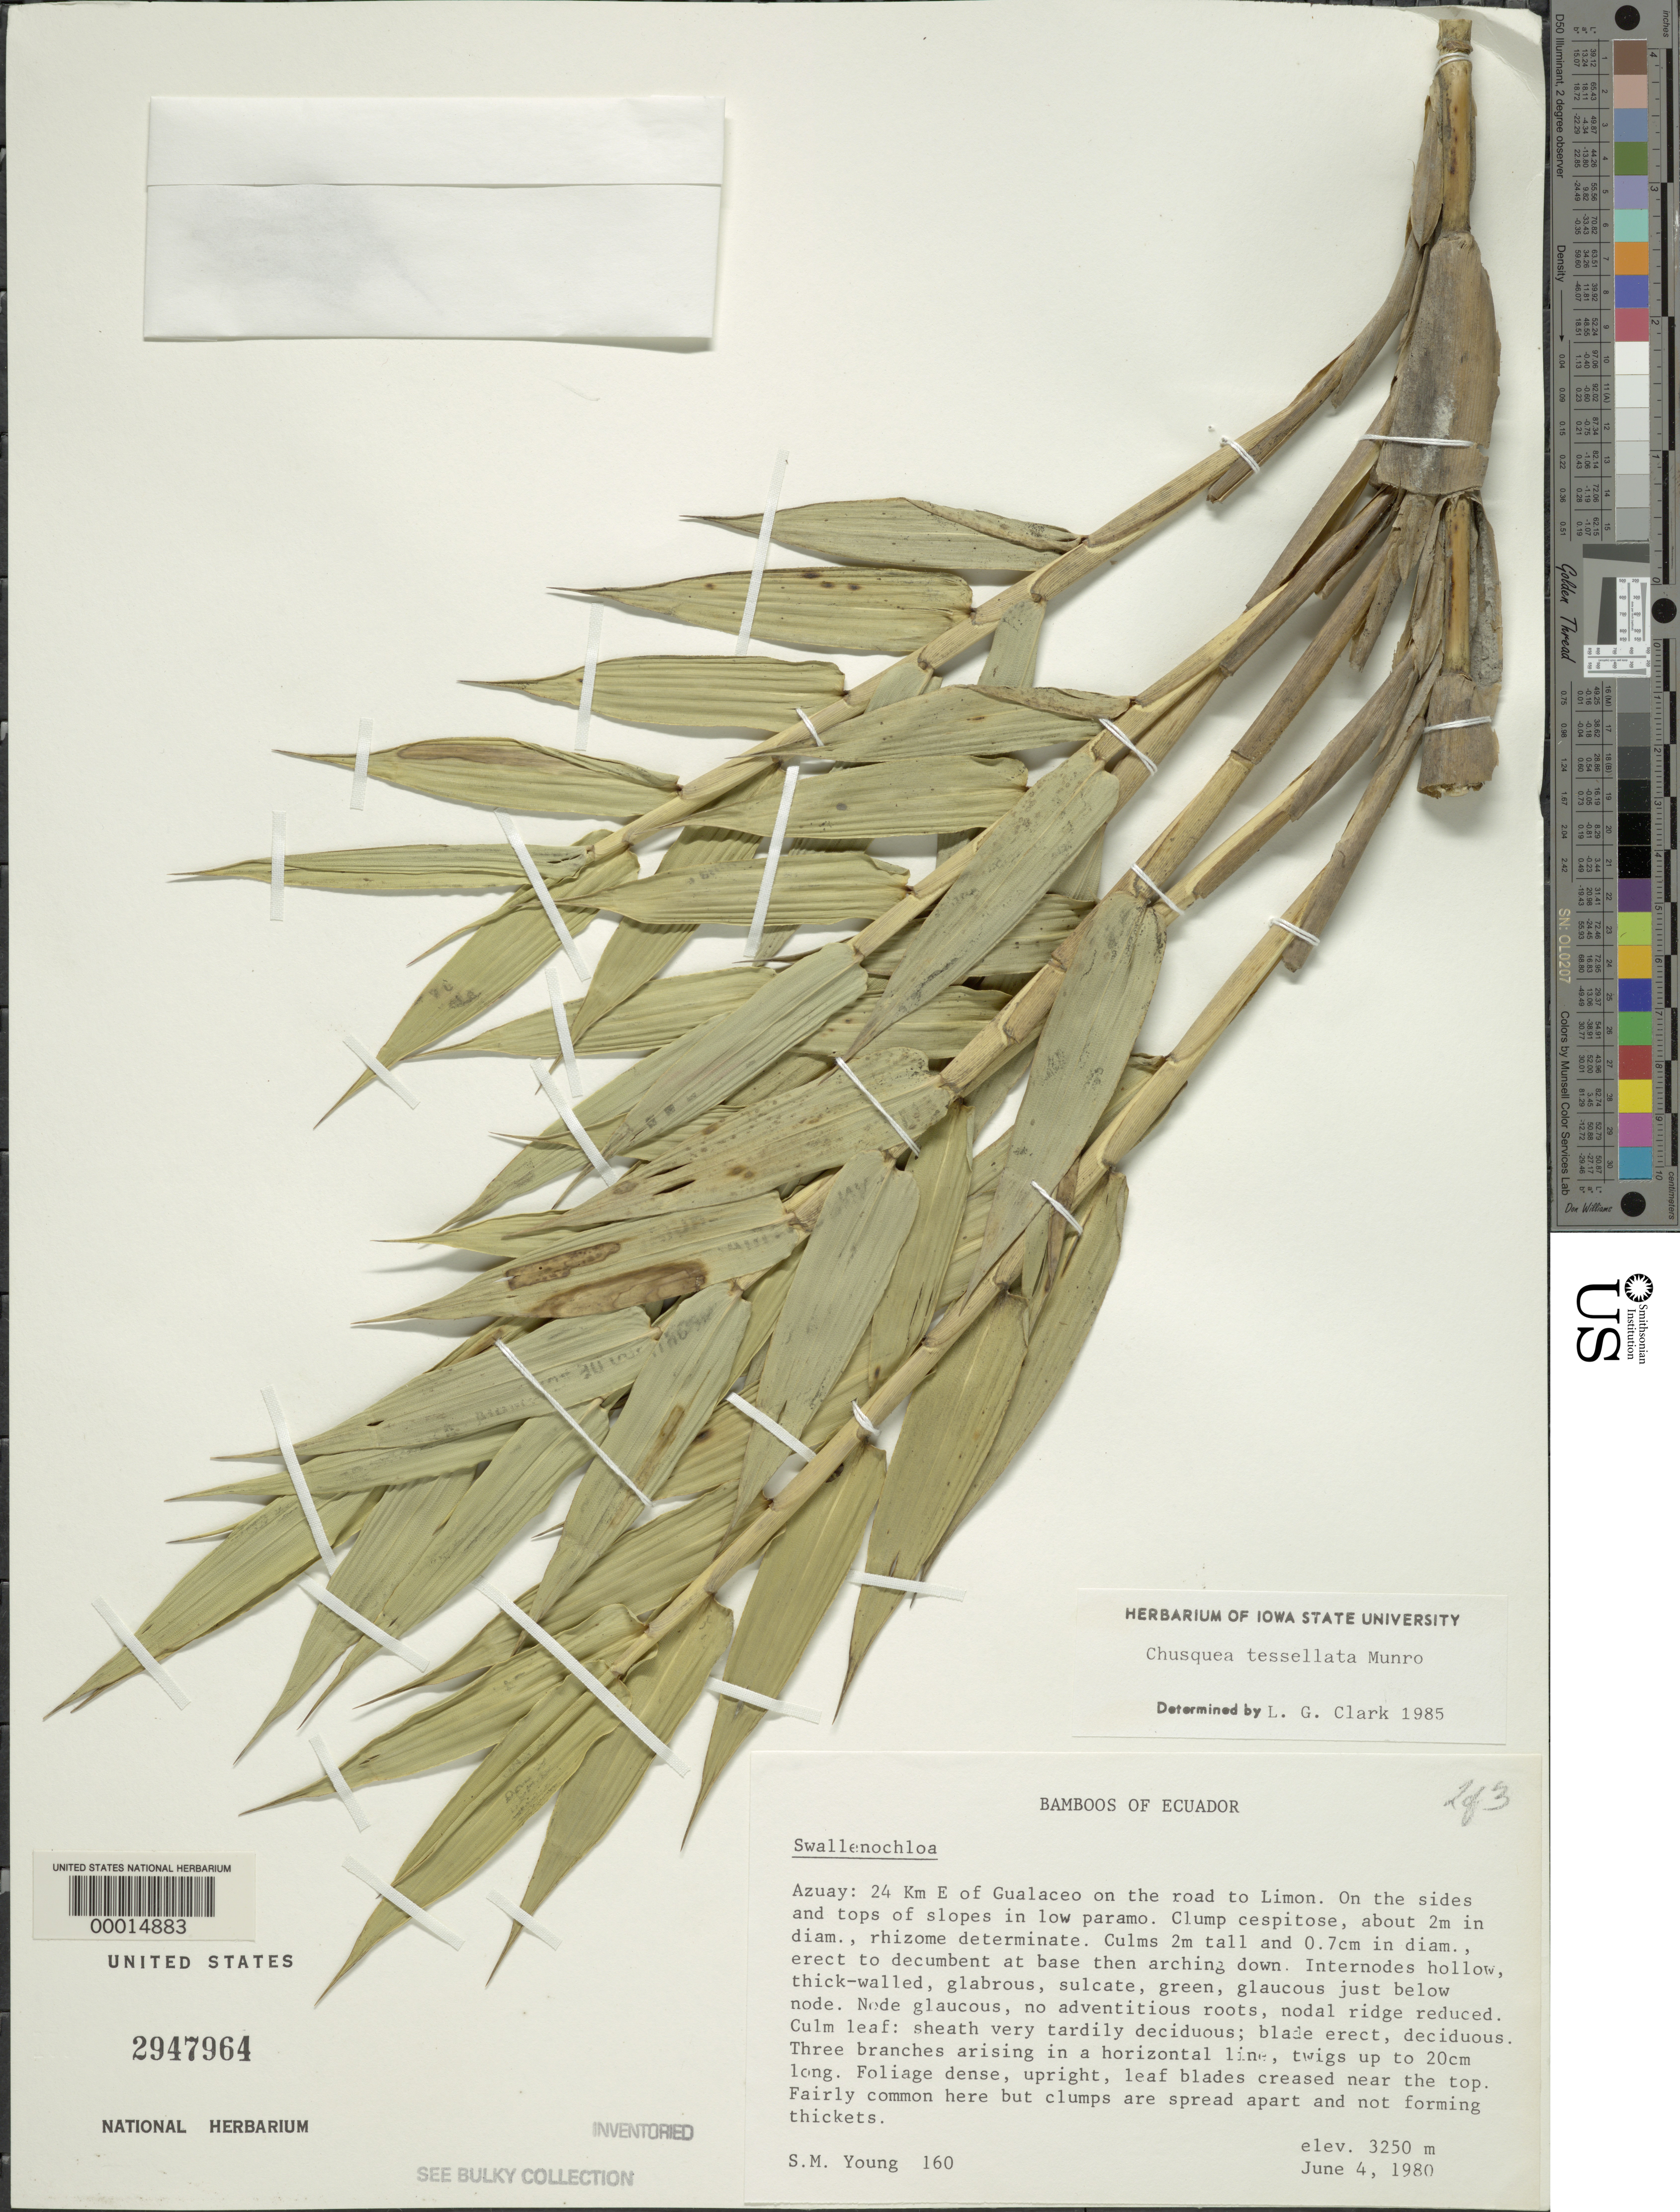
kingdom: Plantae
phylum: Tracheophyta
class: Liliopsida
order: Poales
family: Poaceae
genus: Chusquea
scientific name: Chusquea tessellata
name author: Munro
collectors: S. Young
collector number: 160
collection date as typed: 04 Jun 1980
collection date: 1980-06-04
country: Ecuador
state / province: Azuay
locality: Gualaceo/Limon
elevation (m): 3250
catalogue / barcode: US 2947964